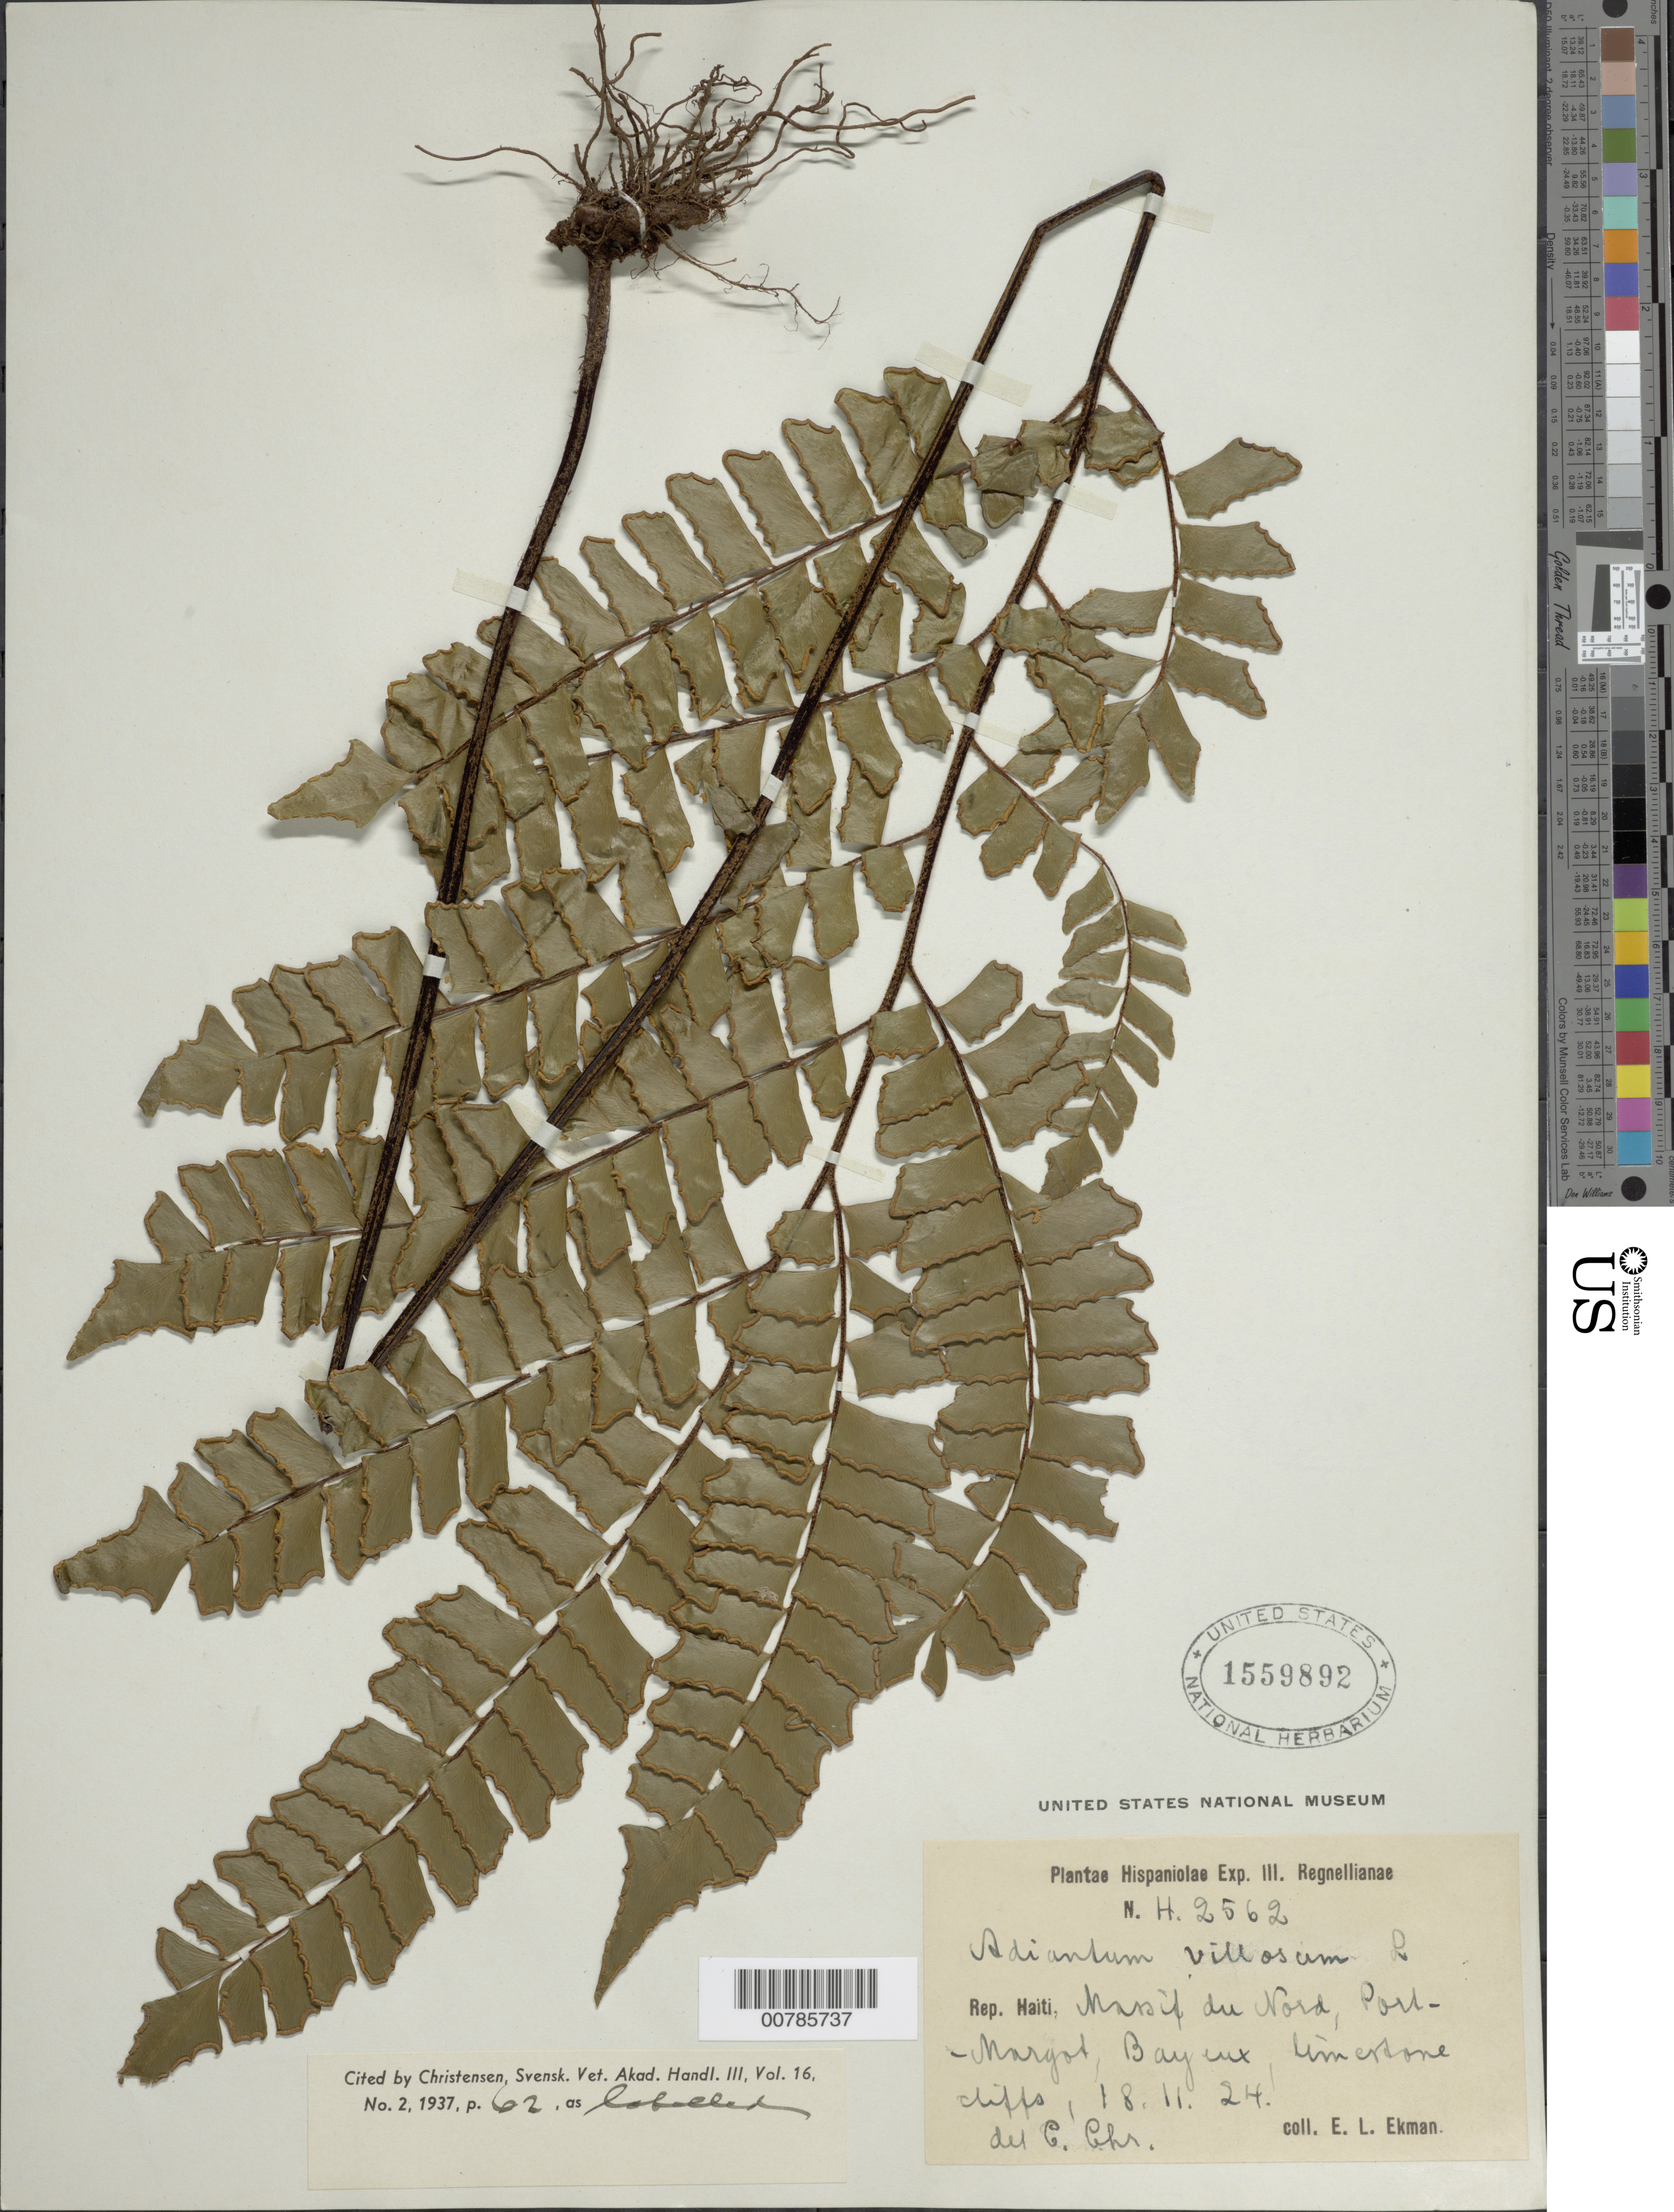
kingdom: Plantae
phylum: Tracheophyta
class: Polypodiopsida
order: Polypodiales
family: Pteridaceae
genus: Adiantum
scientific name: Adiantum villosum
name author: L.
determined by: Christensen, C. F. A.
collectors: E. L. Ekman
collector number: H 2562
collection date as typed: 18 Nov 1924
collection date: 1924-11-18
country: Haiti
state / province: Nord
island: Hispaniola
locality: Massif du Nord, Port-Margot, Bayeux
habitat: Limestone cliffs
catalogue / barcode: US 1559892